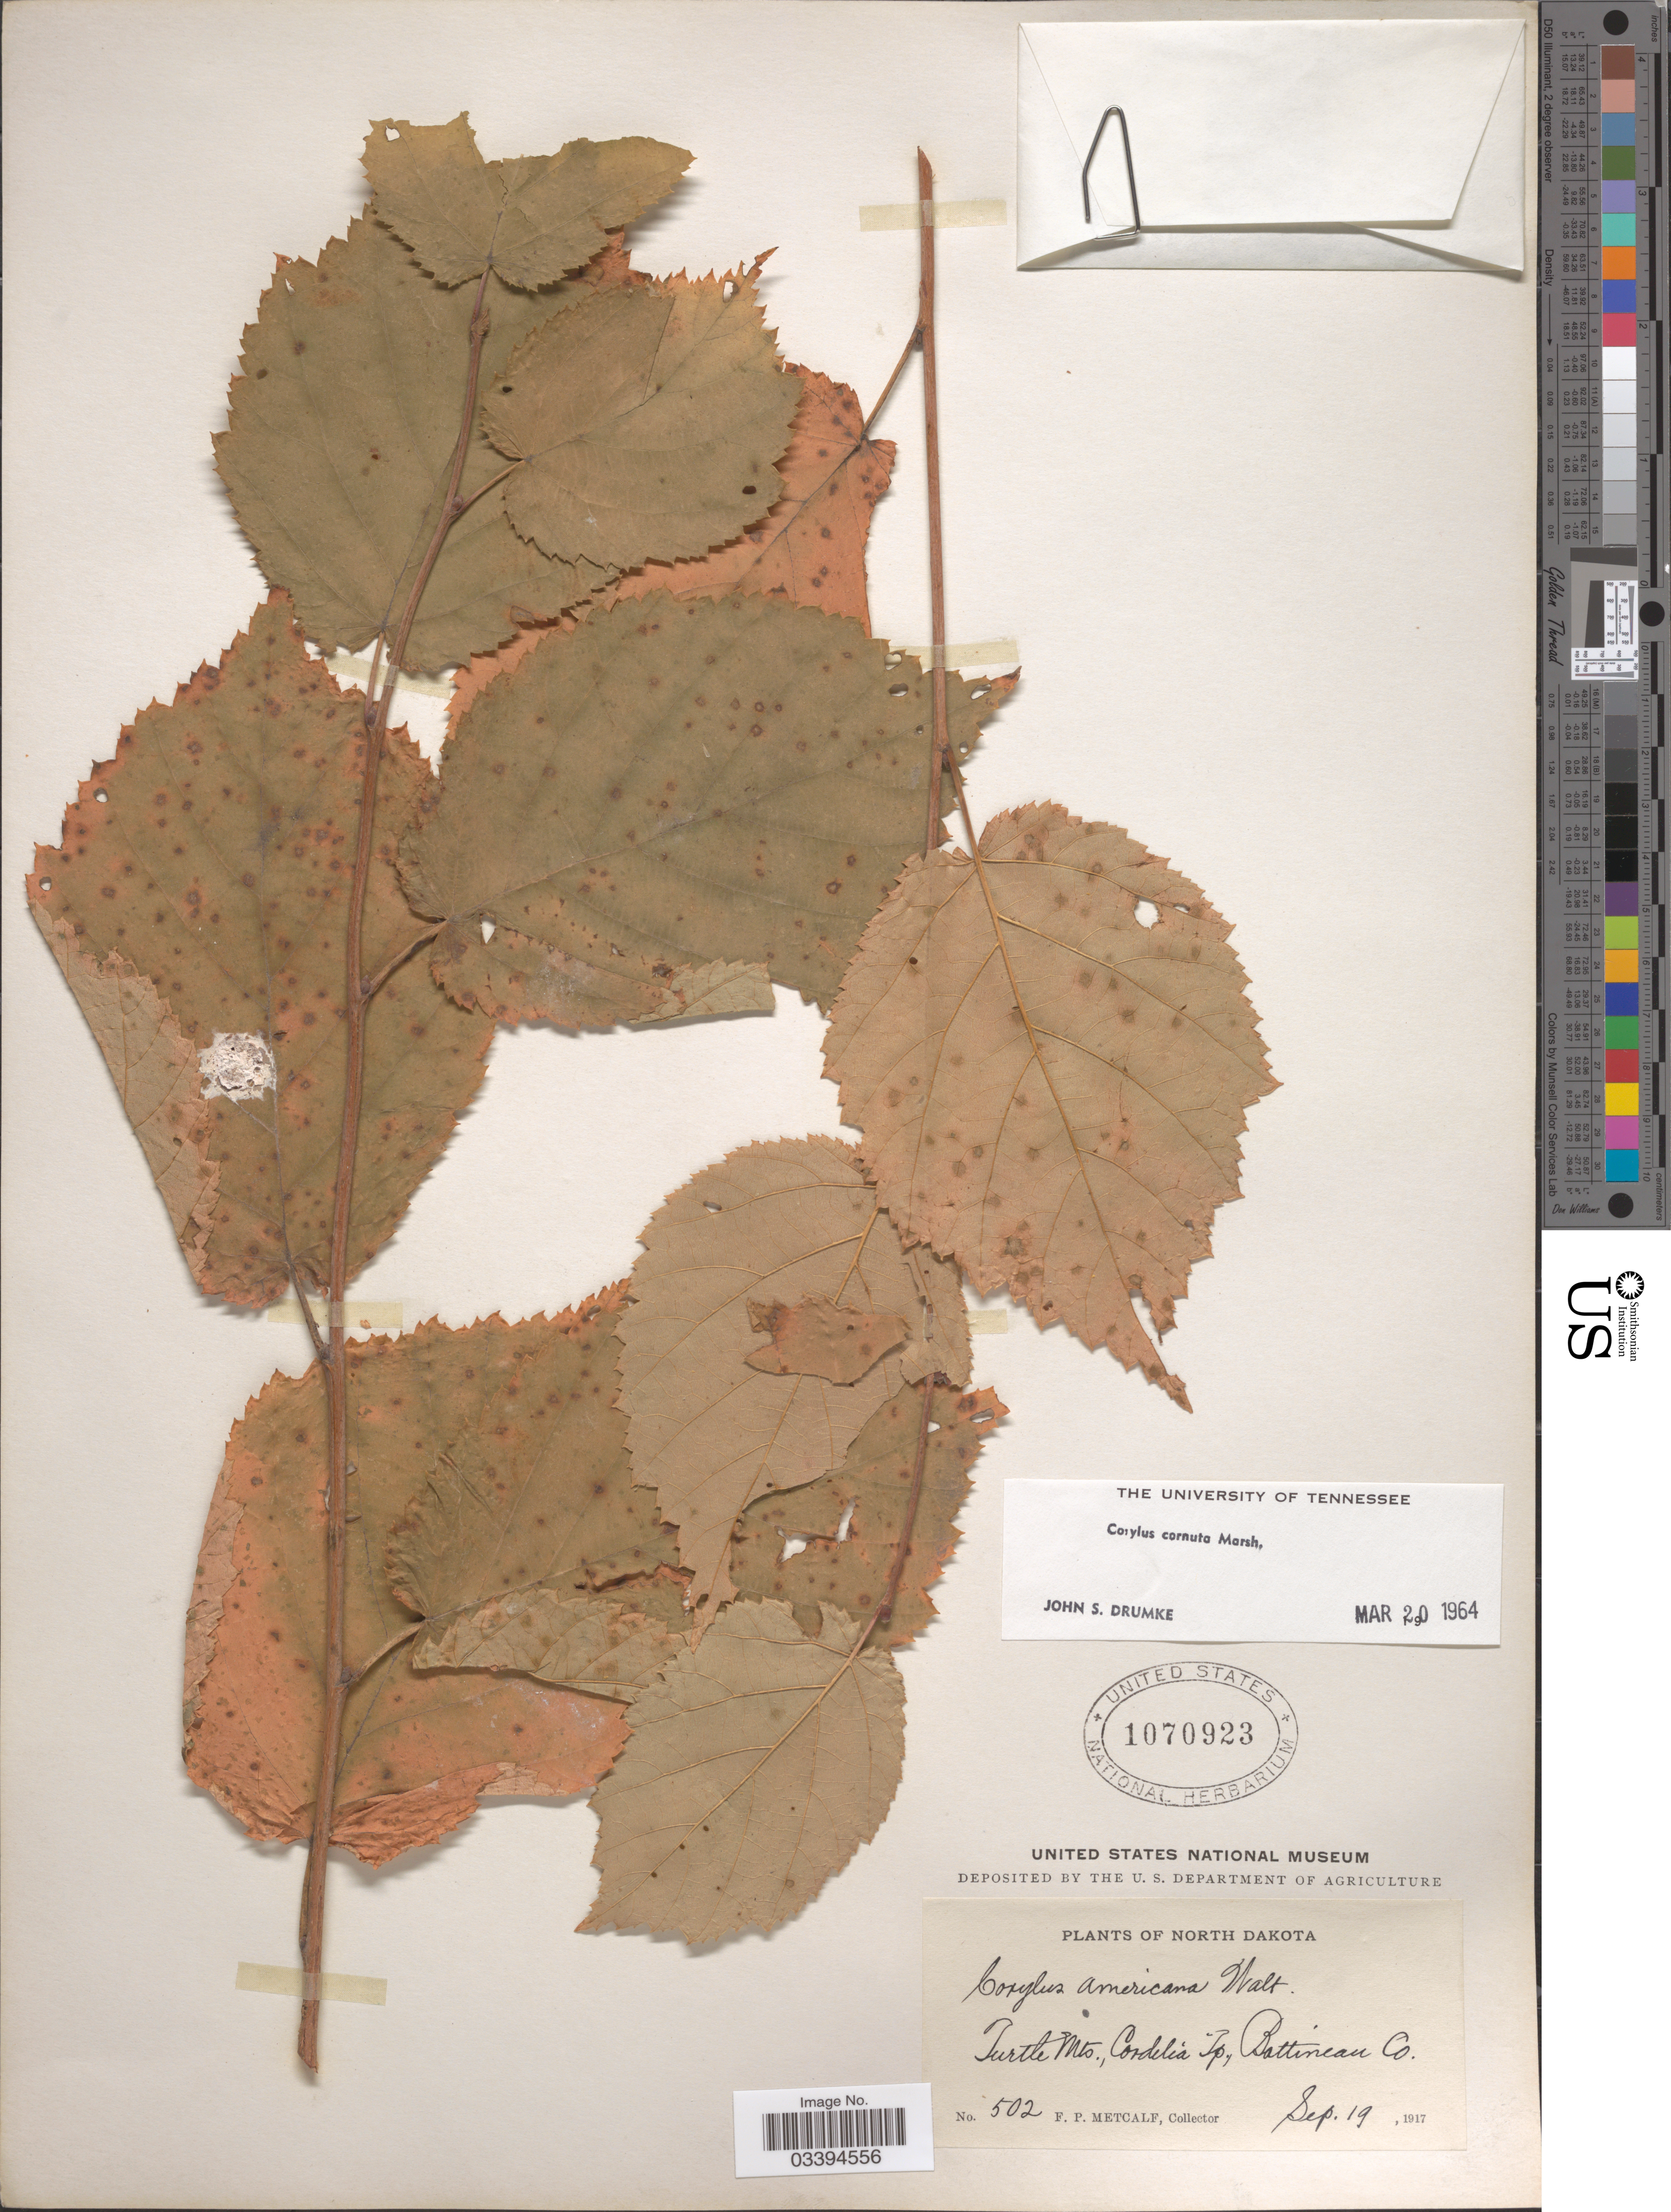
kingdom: Plantae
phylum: Tracheophyta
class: Magnoliopsida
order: Fagales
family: Betulaceae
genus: Corylus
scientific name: Corylus cornuta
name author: Marshall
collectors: F. Metcalf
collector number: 502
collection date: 1917-09-19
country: United States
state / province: North Dakota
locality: Turtle Mts., Cordelia Tp., Bottineau Co.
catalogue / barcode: US 1070923